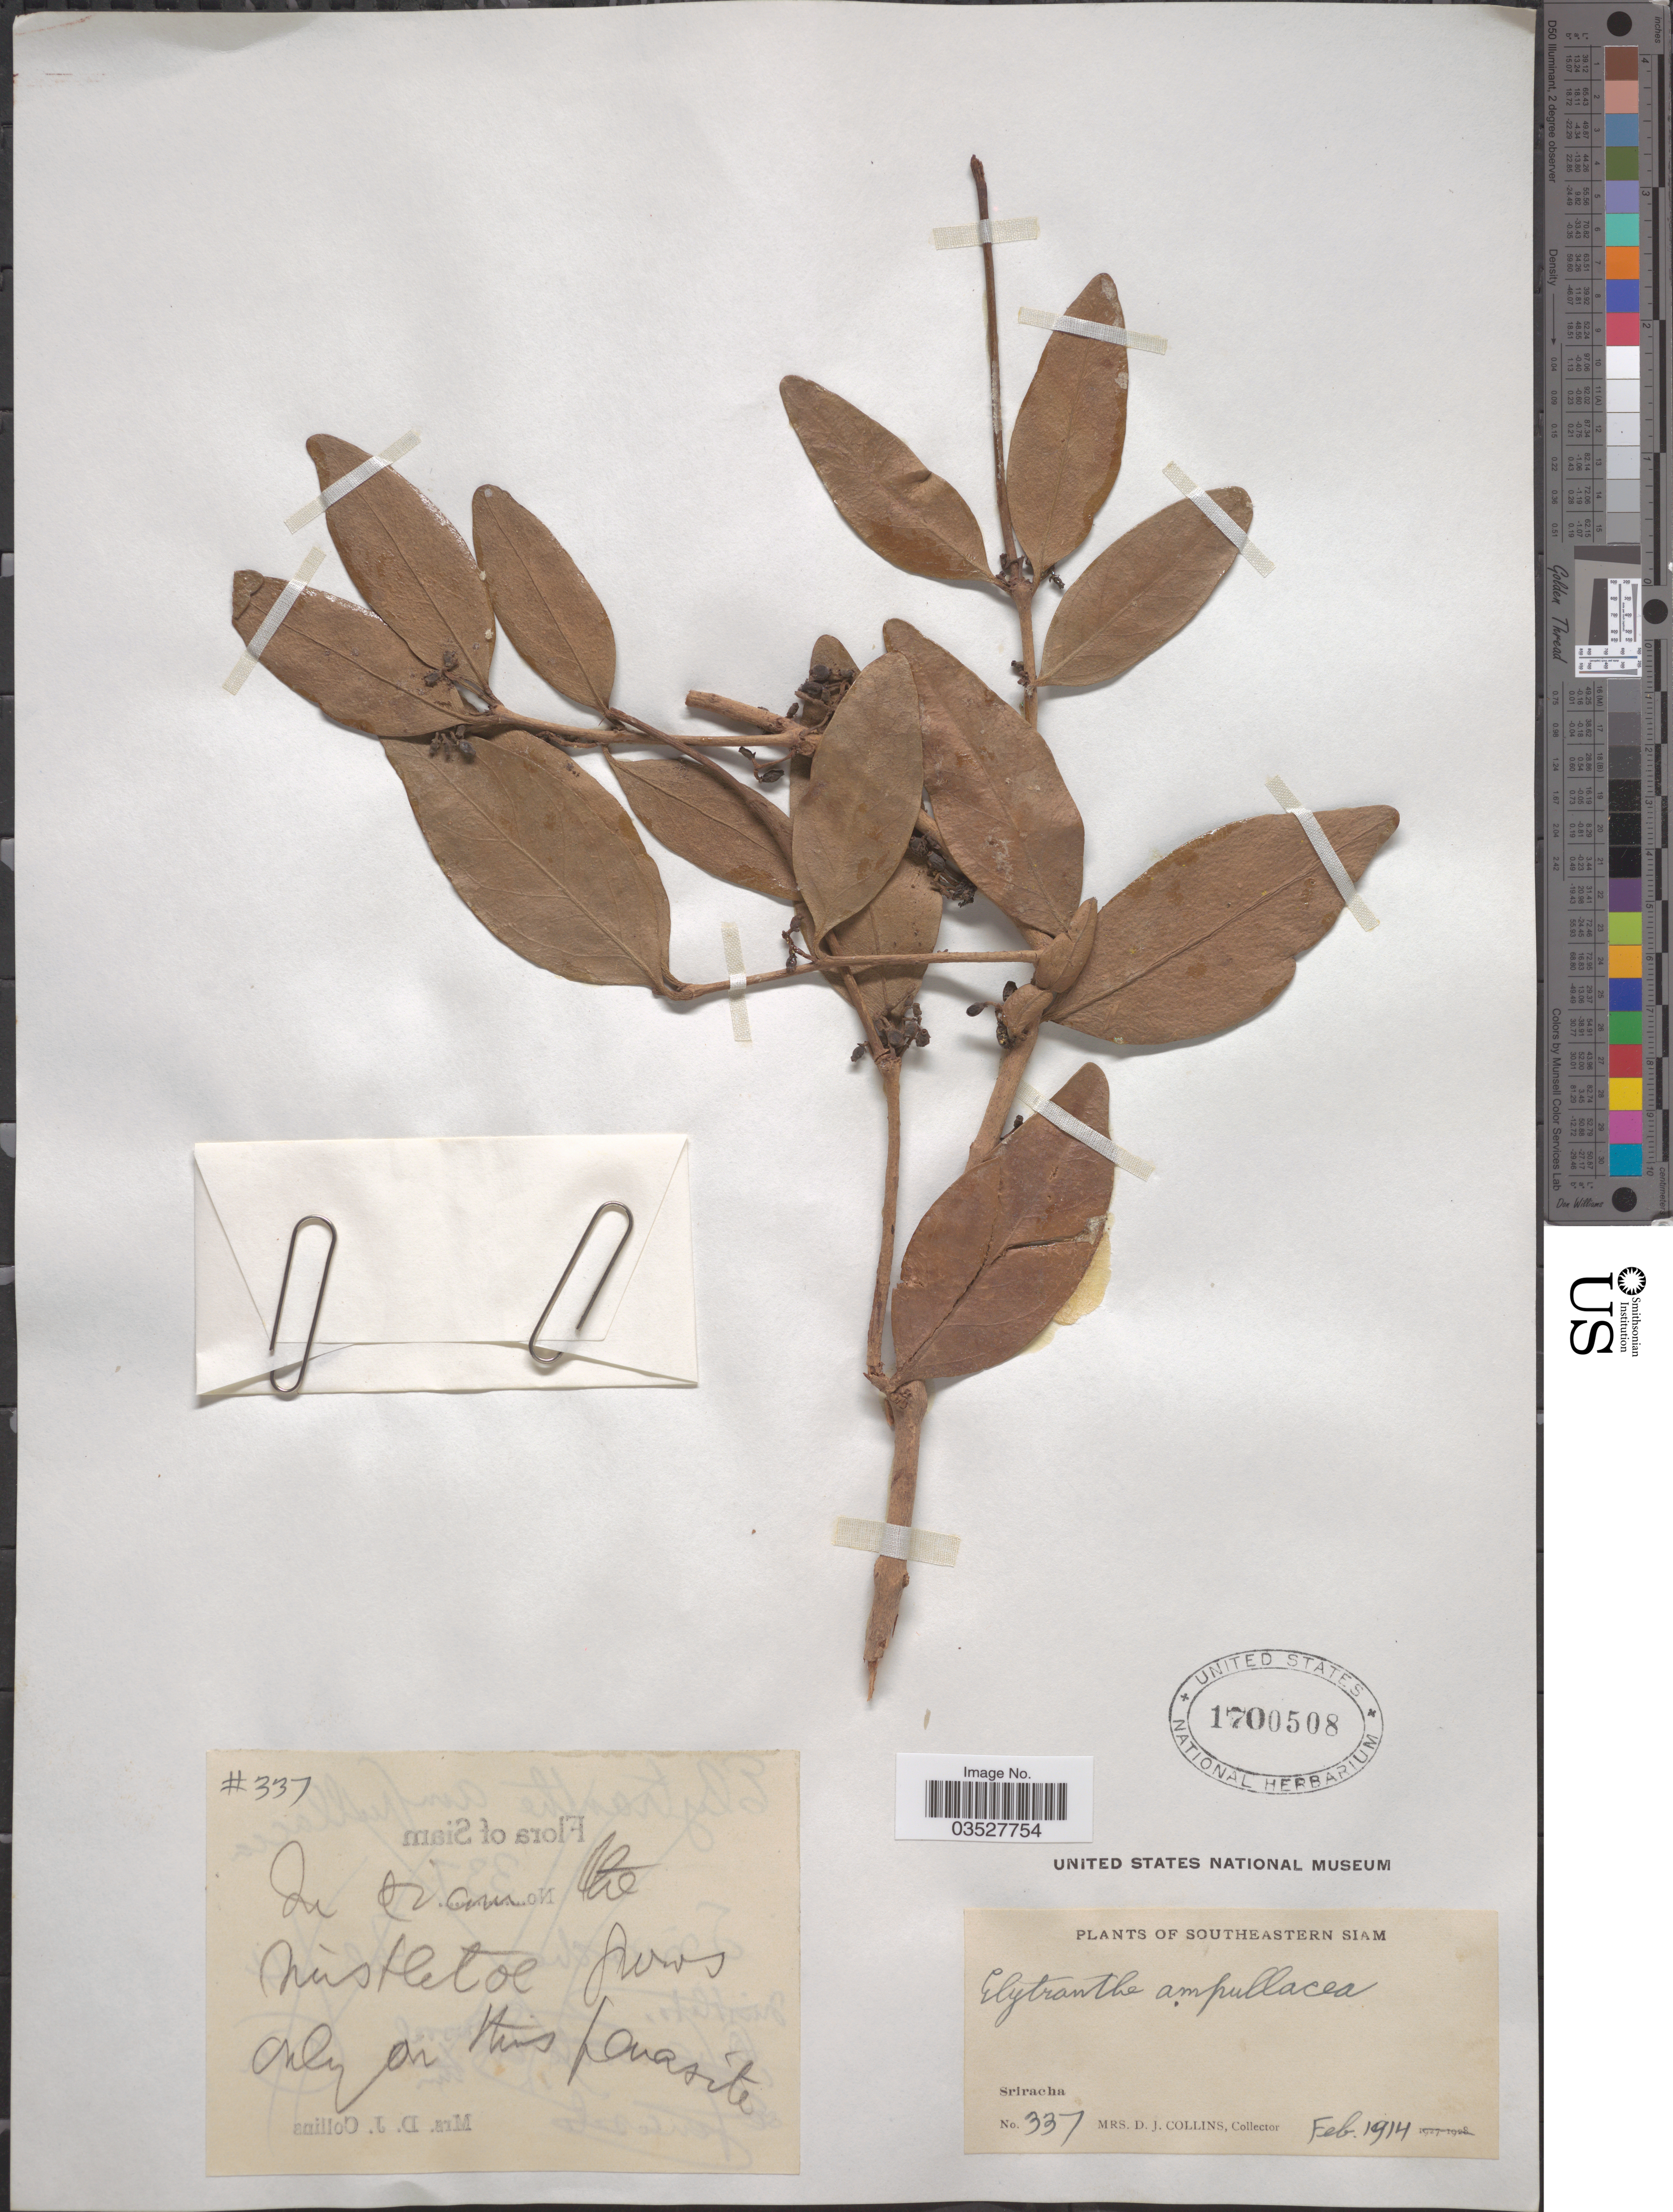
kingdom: Plantae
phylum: Tracheophyta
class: Magnoliopsida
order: Santalales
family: Loranthaceae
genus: Elytranthe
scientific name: Elytranthe ampullacea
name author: (Roxb.) G. Don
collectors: Mrs. D. J. Collins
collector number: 337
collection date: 1914-02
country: Thailand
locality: Southeastern Siam. Sriracha.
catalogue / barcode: US 1700508